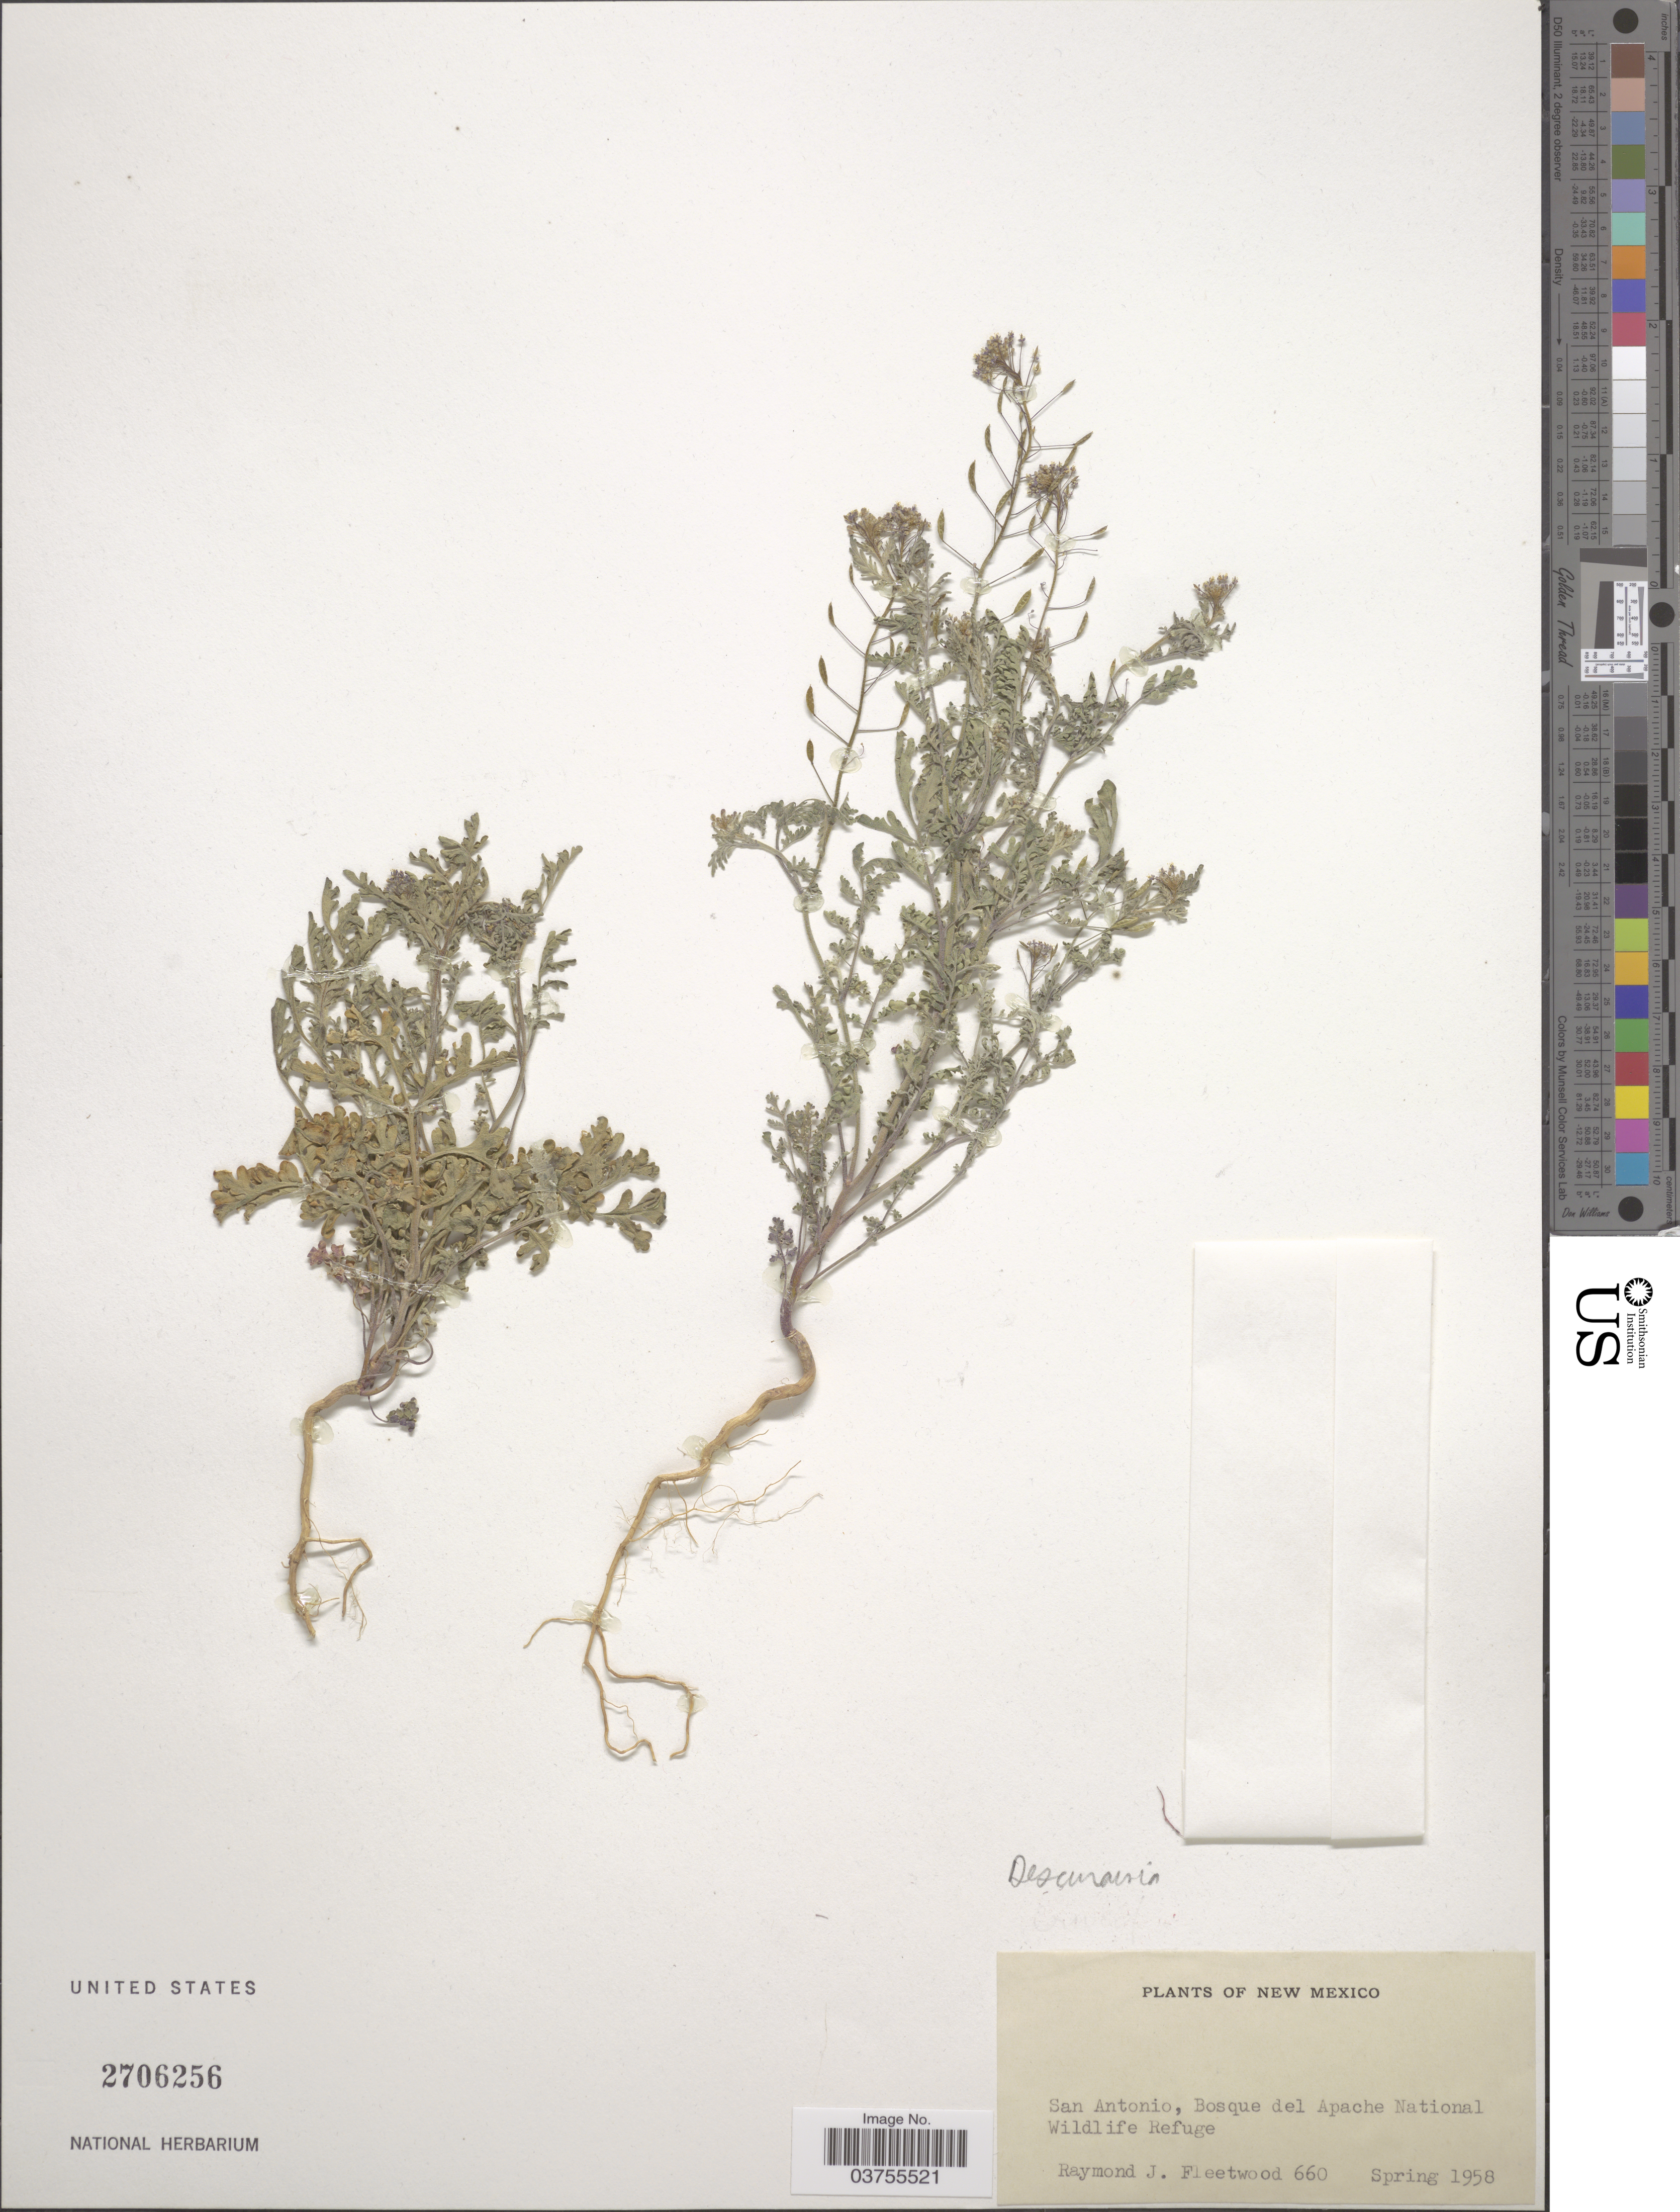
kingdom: Plantae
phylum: Tracheophyta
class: Magnoliopsida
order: Brassicales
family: Brassicaceae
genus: Descurainia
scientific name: Descurainia sp.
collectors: R. J. Fleetwood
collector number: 660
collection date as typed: Spring 1958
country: United States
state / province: New Mexico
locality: San Antonio, Bosque del Apache National Wildlife Refuge.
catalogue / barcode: US 2706256